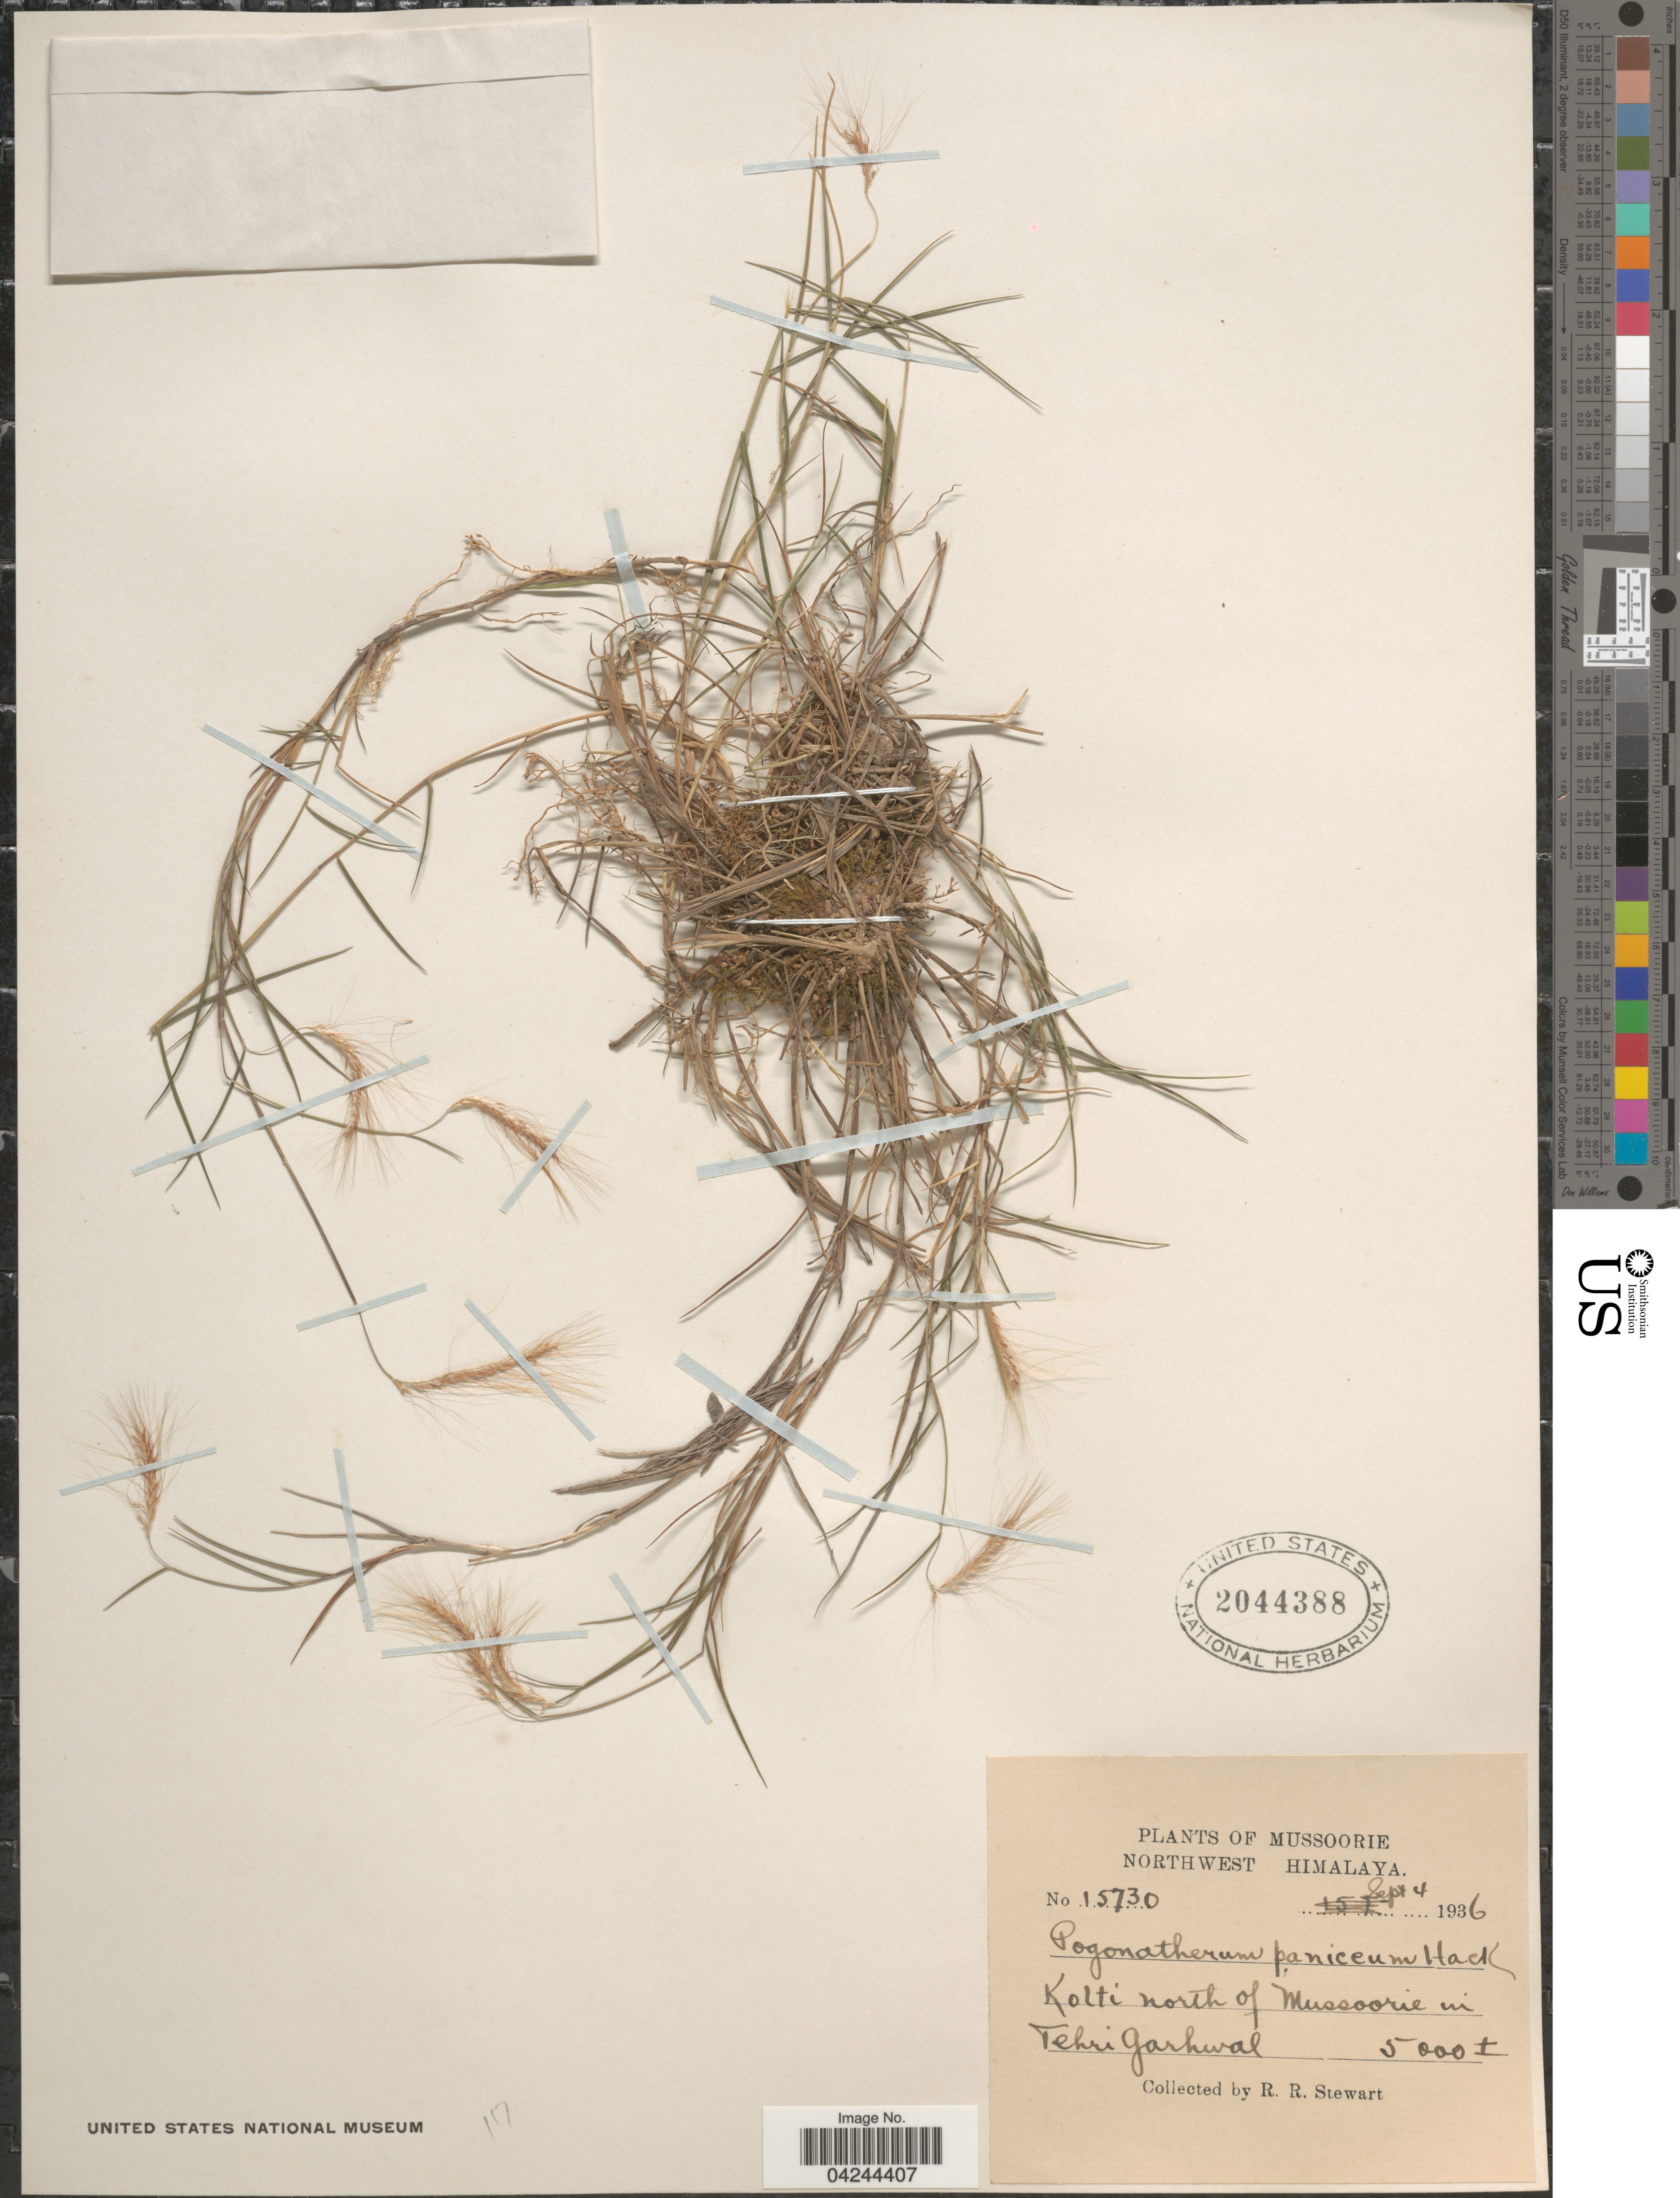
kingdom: Plantae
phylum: Tracheophyta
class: Liliopsida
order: Poales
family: Poaceae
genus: Pogonatherum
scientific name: Pogonatherum crinitum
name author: (Thunb.) Kunth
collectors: R. Stewart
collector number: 15730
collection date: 1936-09-04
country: India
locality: Mussoorie. Northwest Himalaya. Kolti north of Mussoorie in Tehri Garhwal.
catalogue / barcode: US 2044388